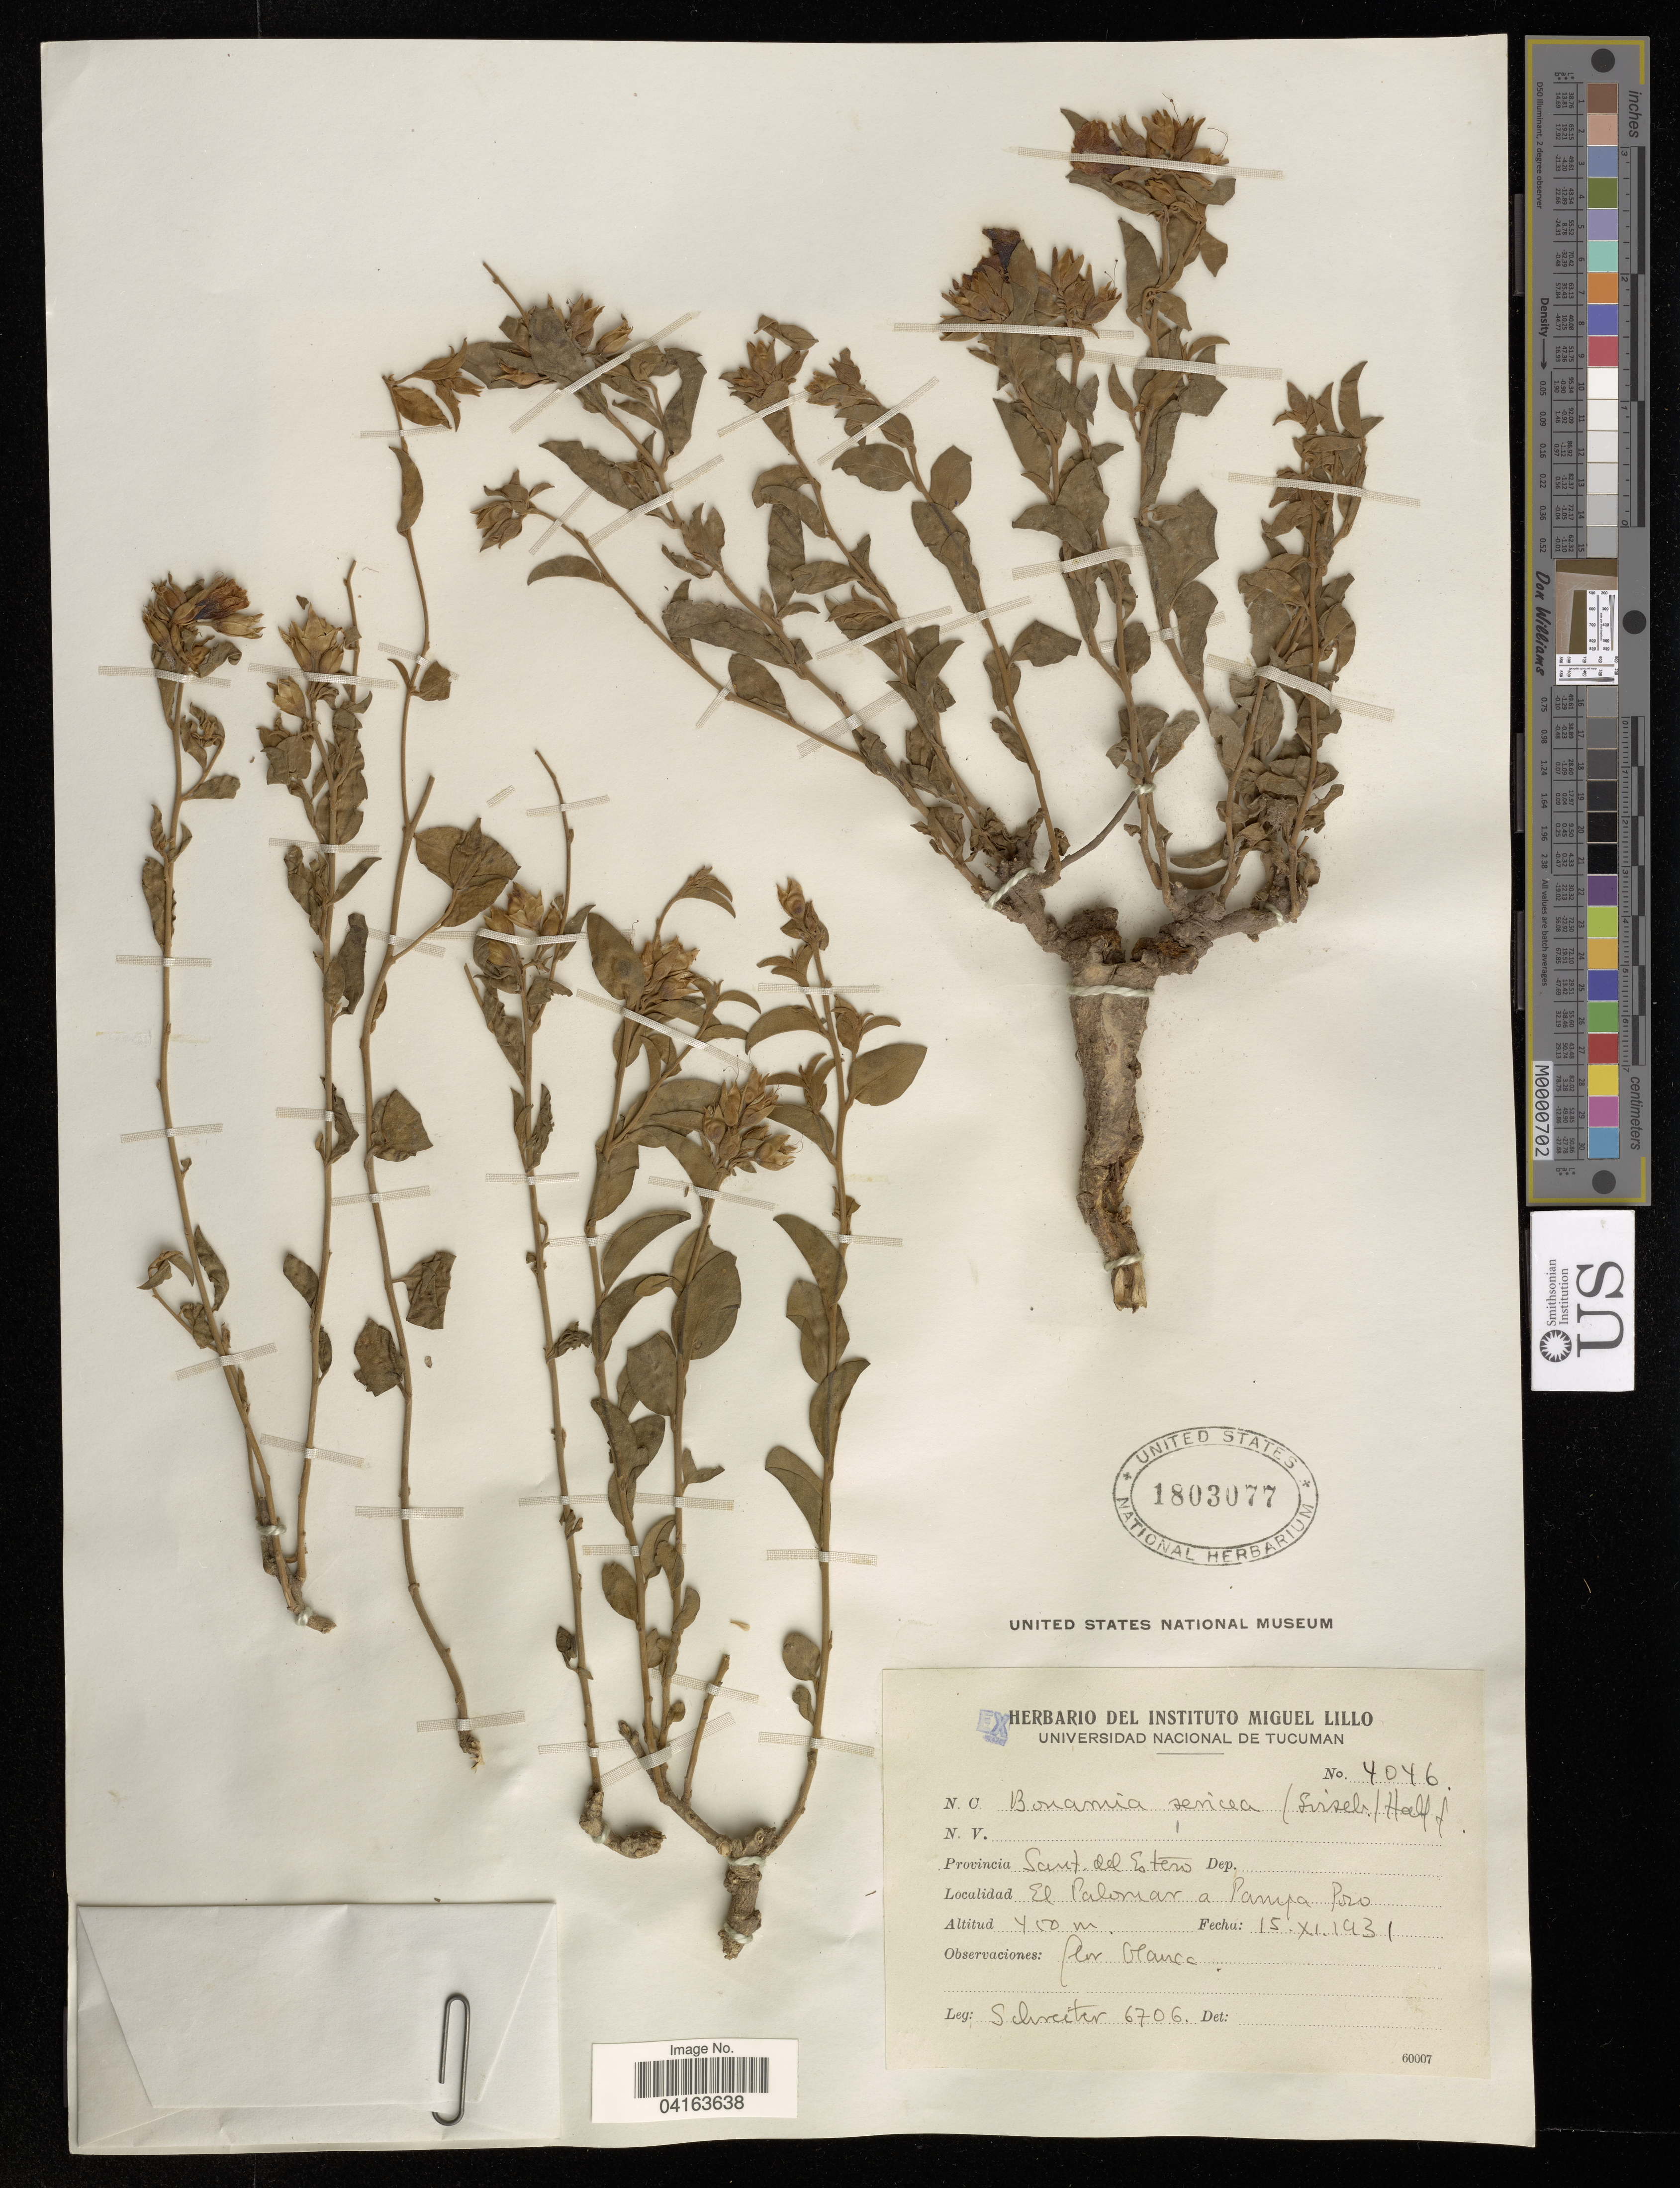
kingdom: Plantae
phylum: Tracheophyta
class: Magnoliopsida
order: Solanales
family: Convolvulaceae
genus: Bonamia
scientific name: Bonamia sericea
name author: (Griseb.) Hallier f.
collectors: -. Schreiter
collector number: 6706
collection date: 1931-11-15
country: Argentina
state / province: Santiago del Estero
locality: Provincia Sant. del Estero. El Palomar a Panya Poro.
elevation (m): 450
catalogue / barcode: US 1803077